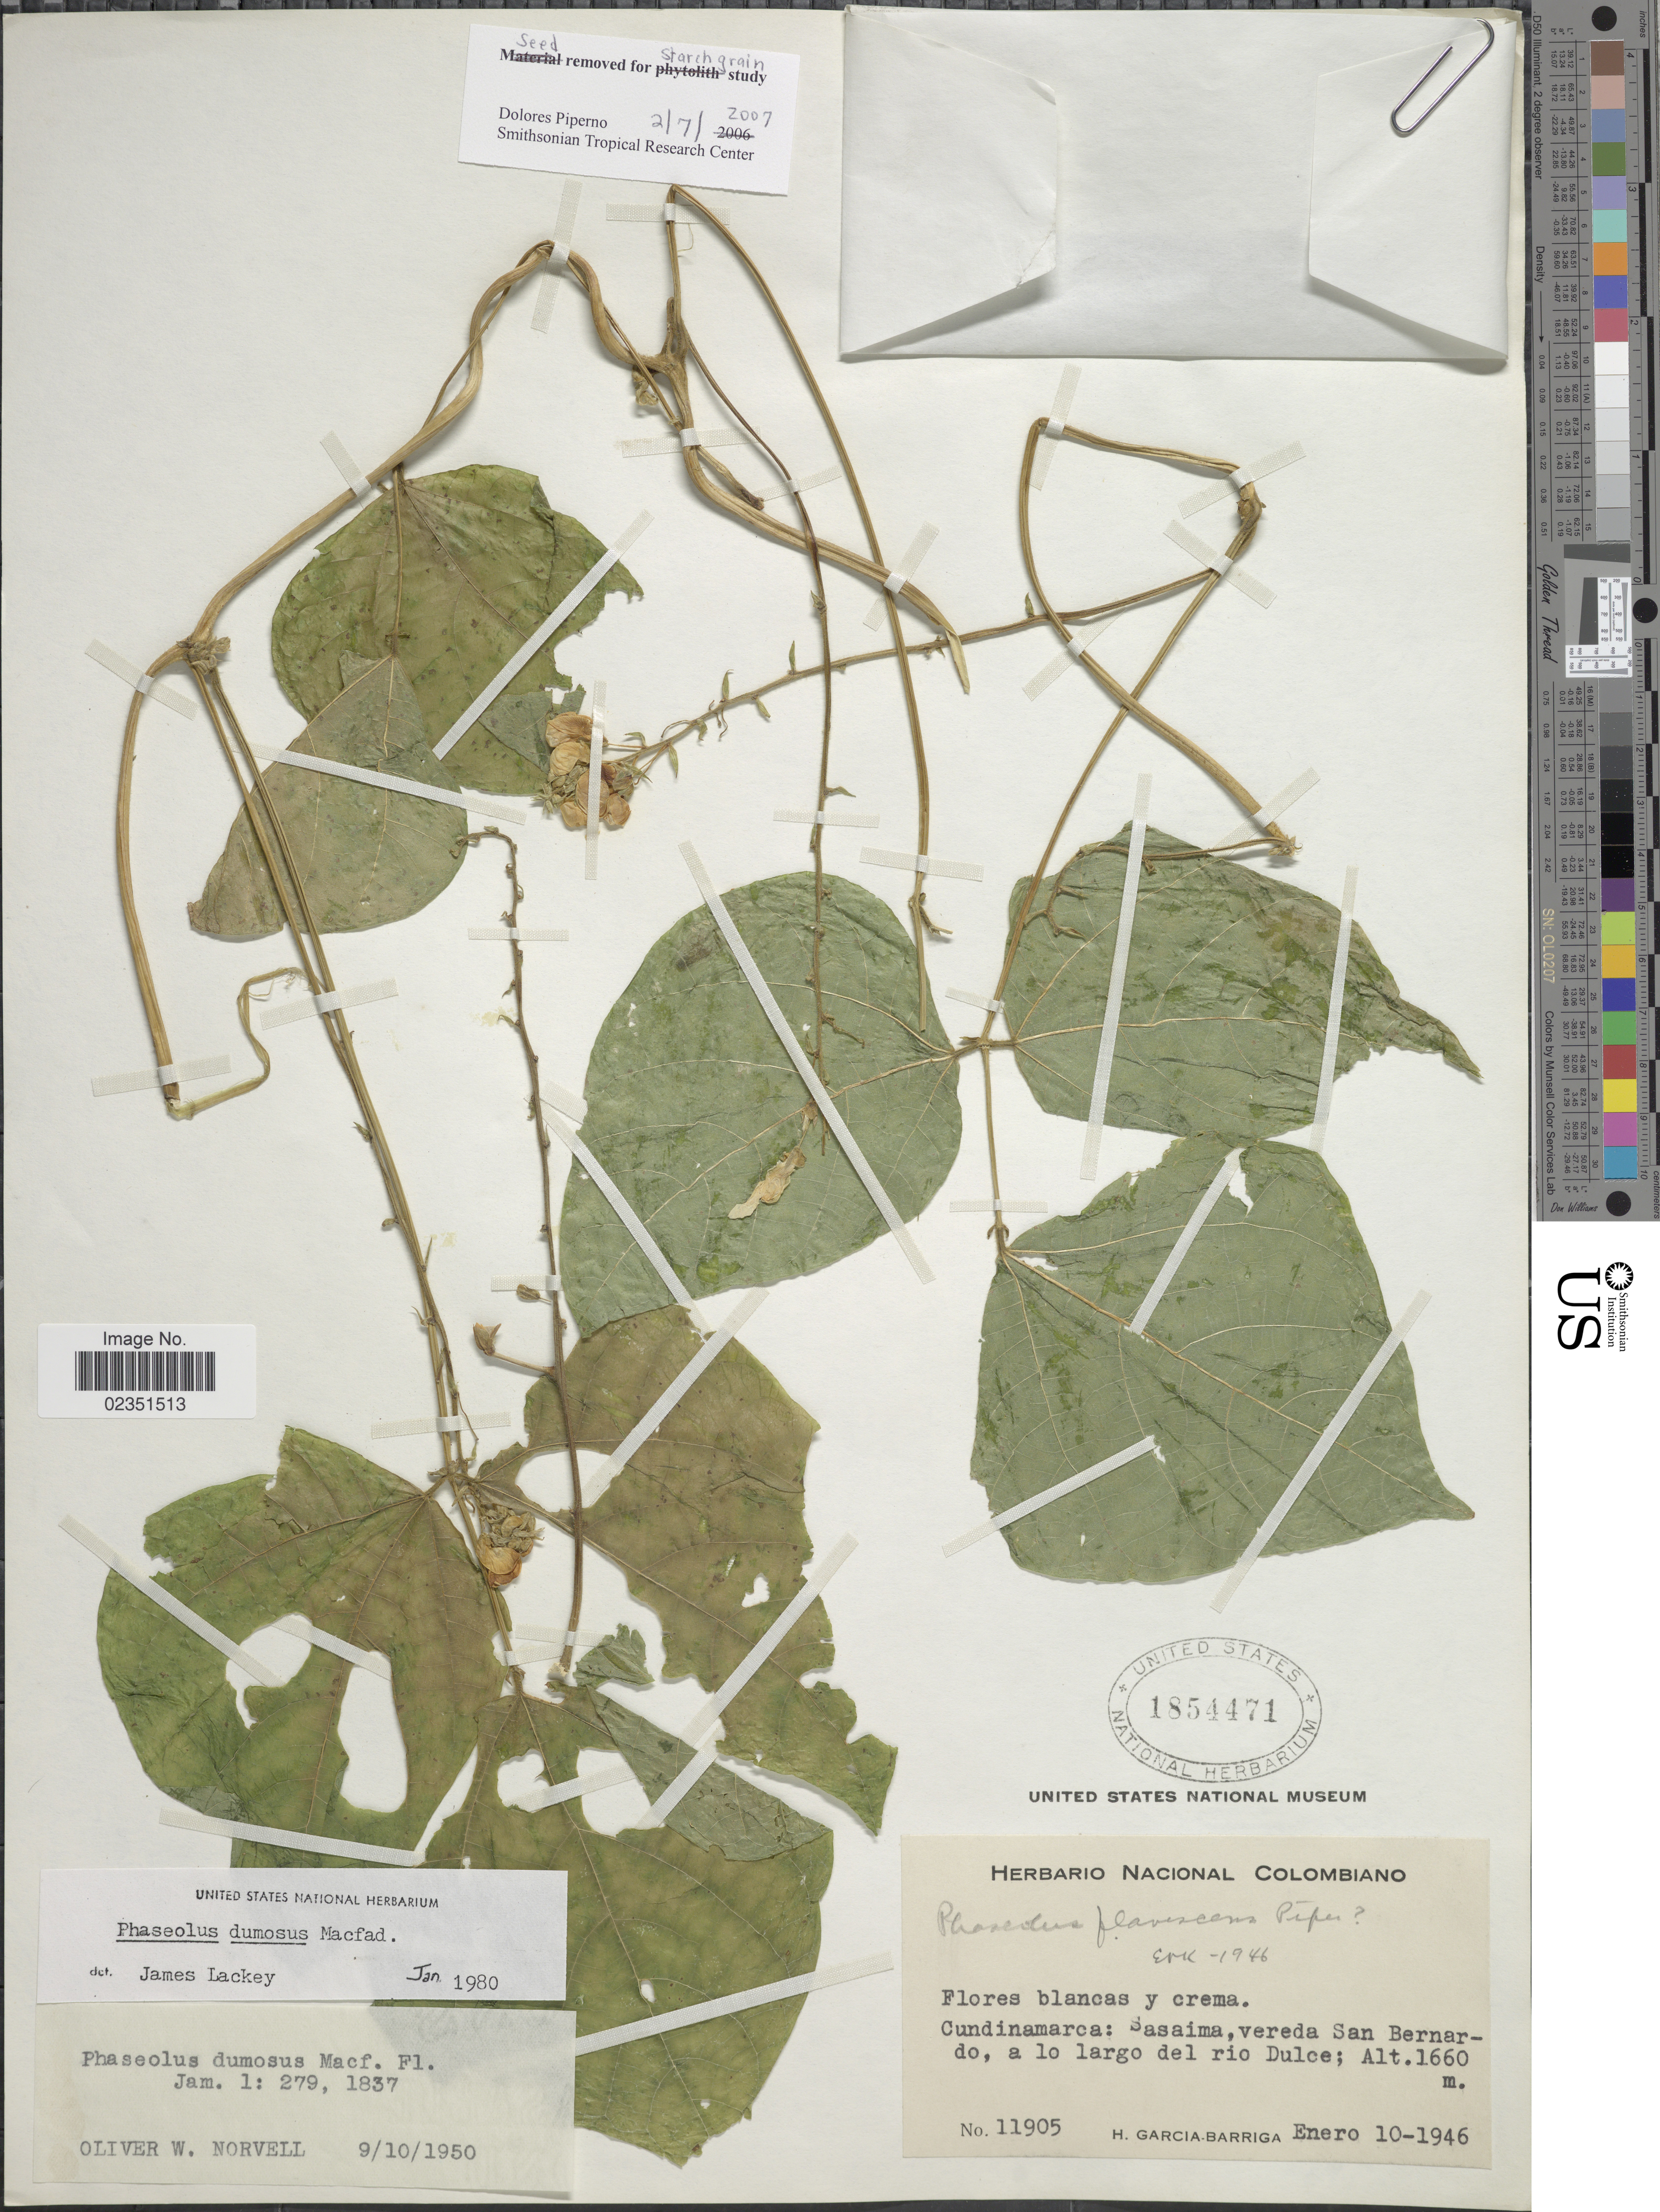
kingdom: Plantae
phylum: Tracheophyta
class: Magnoliopsida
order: Fabales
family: Fabaceae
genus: Phaseolus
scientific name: Phaseolus dumosus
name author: Macfad.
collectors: H. García Barriga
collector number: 11905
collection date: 1946-11-10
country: Colombia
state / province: Cundinamarca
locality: Sasaima, vereda San Bernardo, a lo largo del rio Dulce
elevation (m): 1660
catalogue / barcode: US 1854471